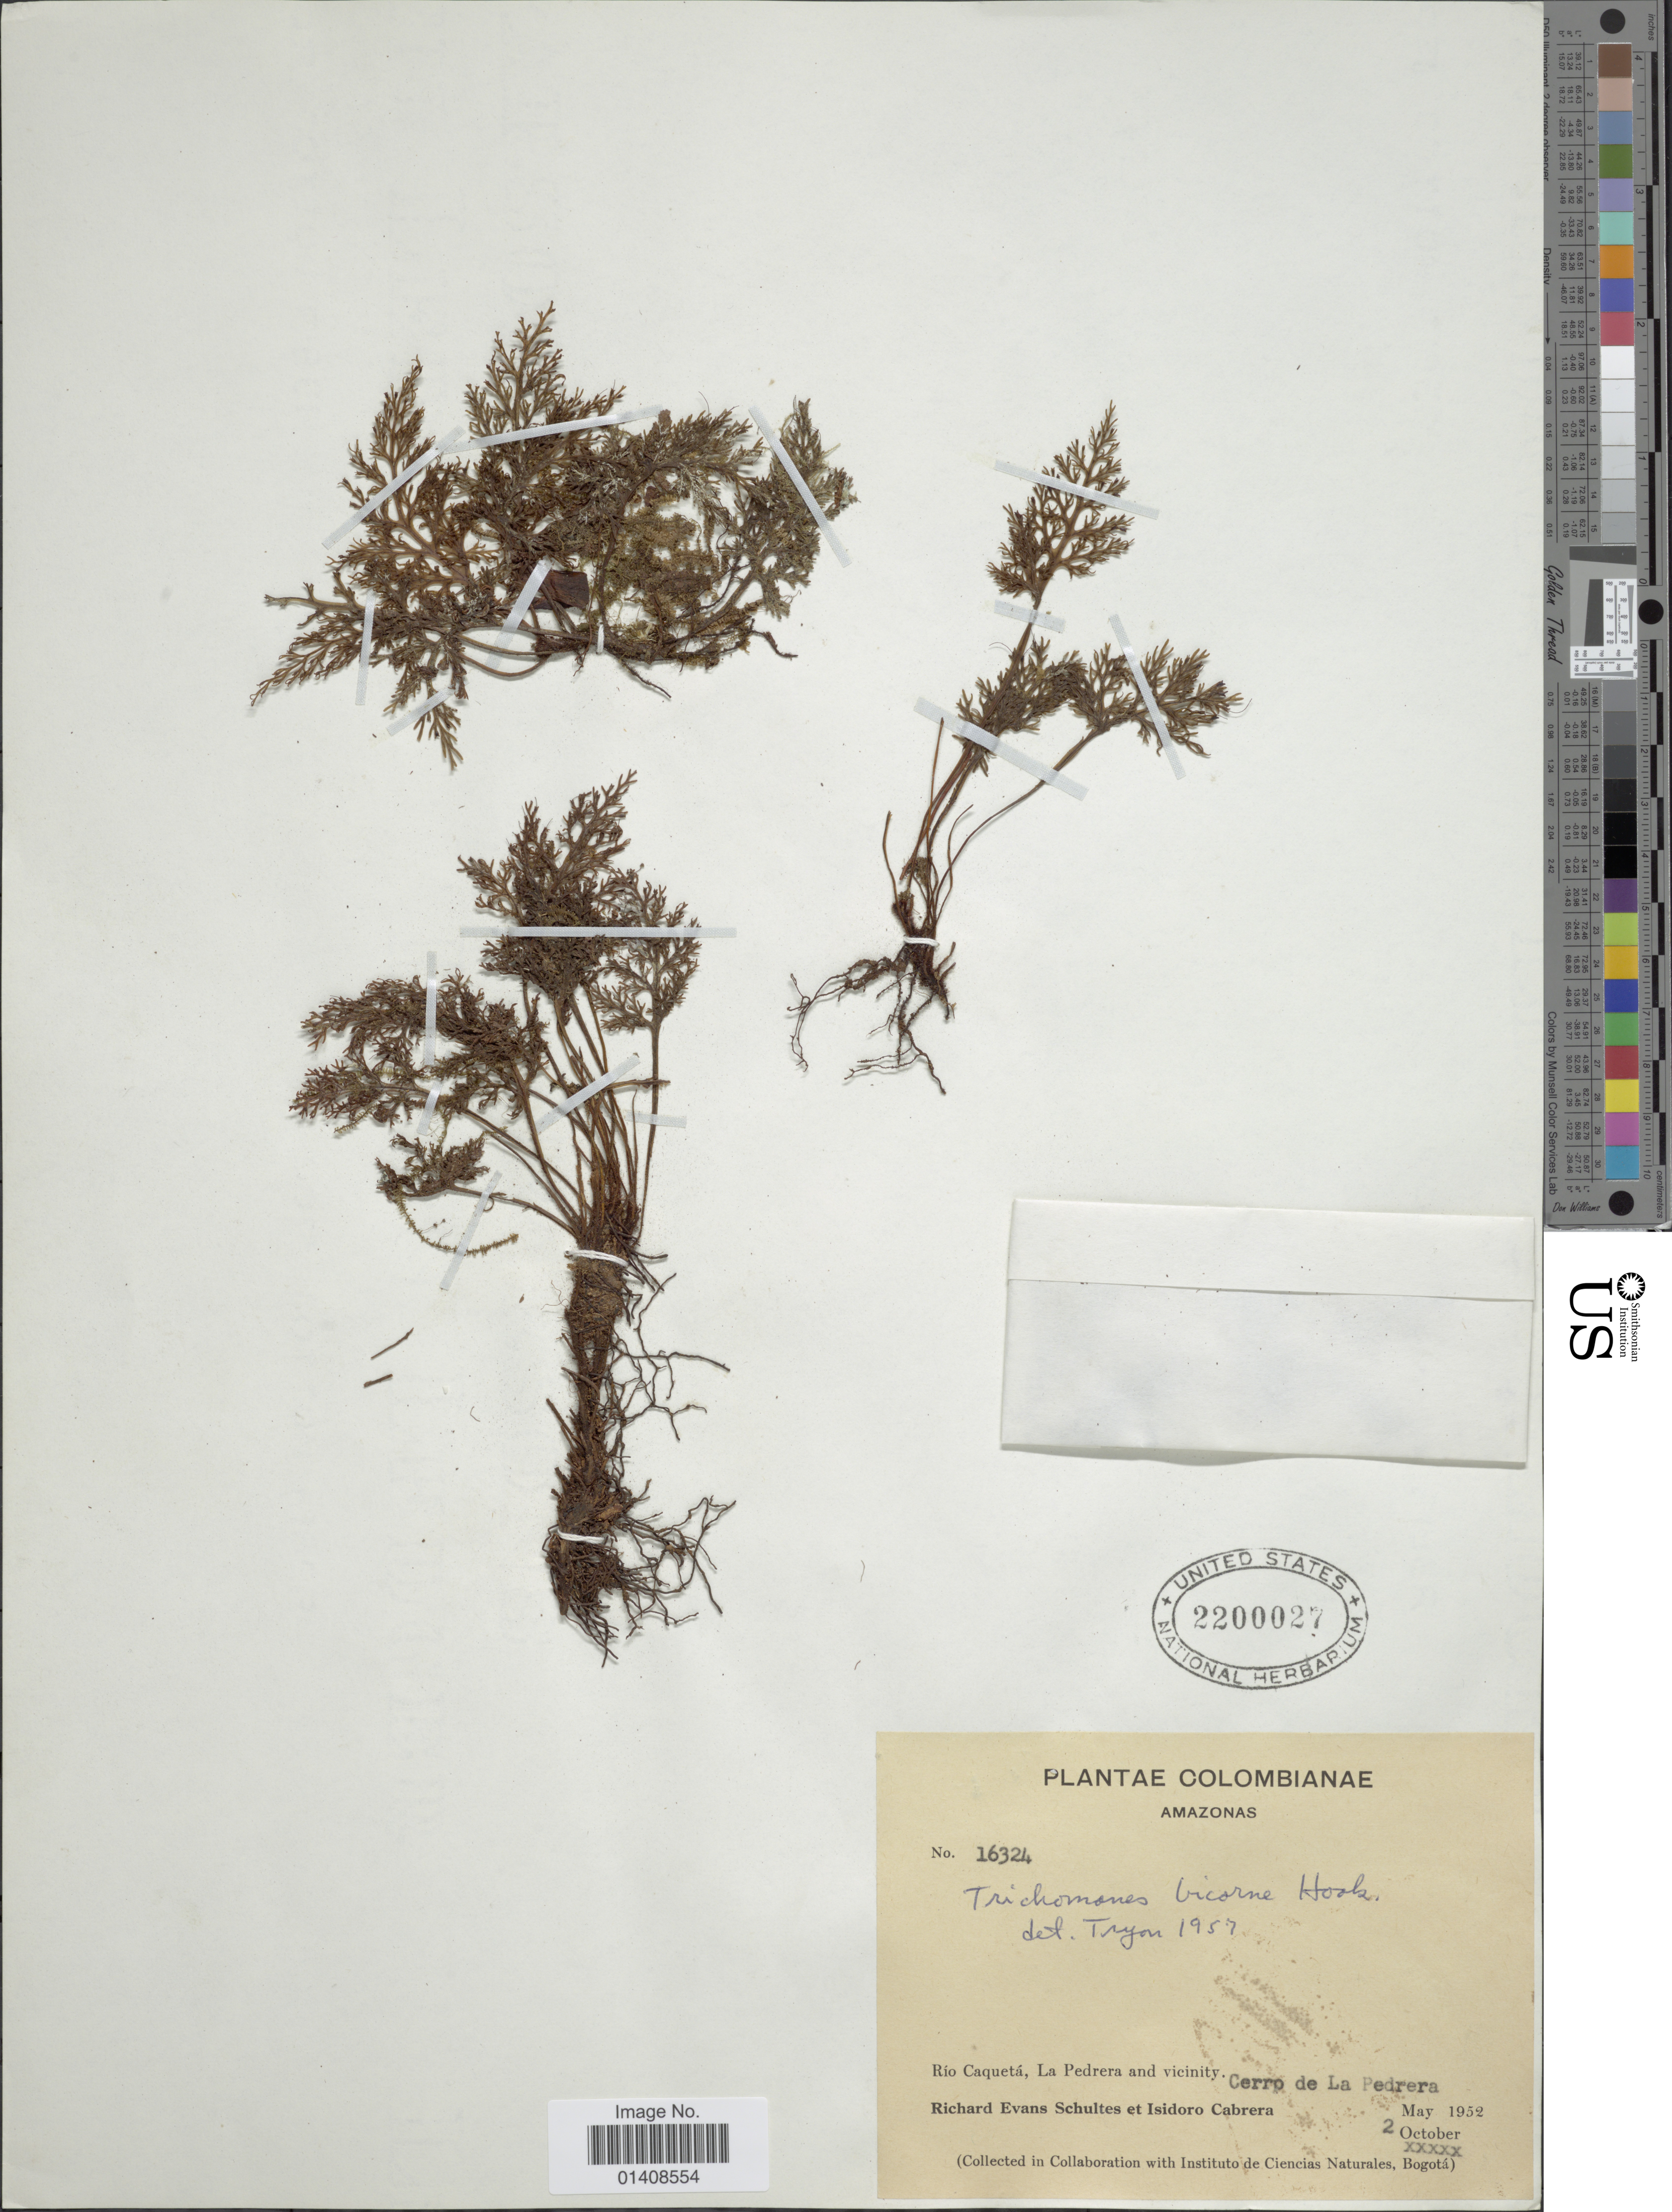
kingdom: Plantae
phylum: Tracheophyta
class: Polypodiopsida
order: Hymenophyllales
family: Hymenophyllaceae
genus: Trichomanes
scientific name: Trichomanes bicorne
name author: Hook.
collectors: R. E. Schultes & I. Cabrera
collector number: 16324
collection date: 1952-05-02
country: Colombia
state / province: Amazônas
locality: Rio Caqueta, La Pedrera and vicinity. Cerro de la Pedrera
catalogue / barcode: US 2200027